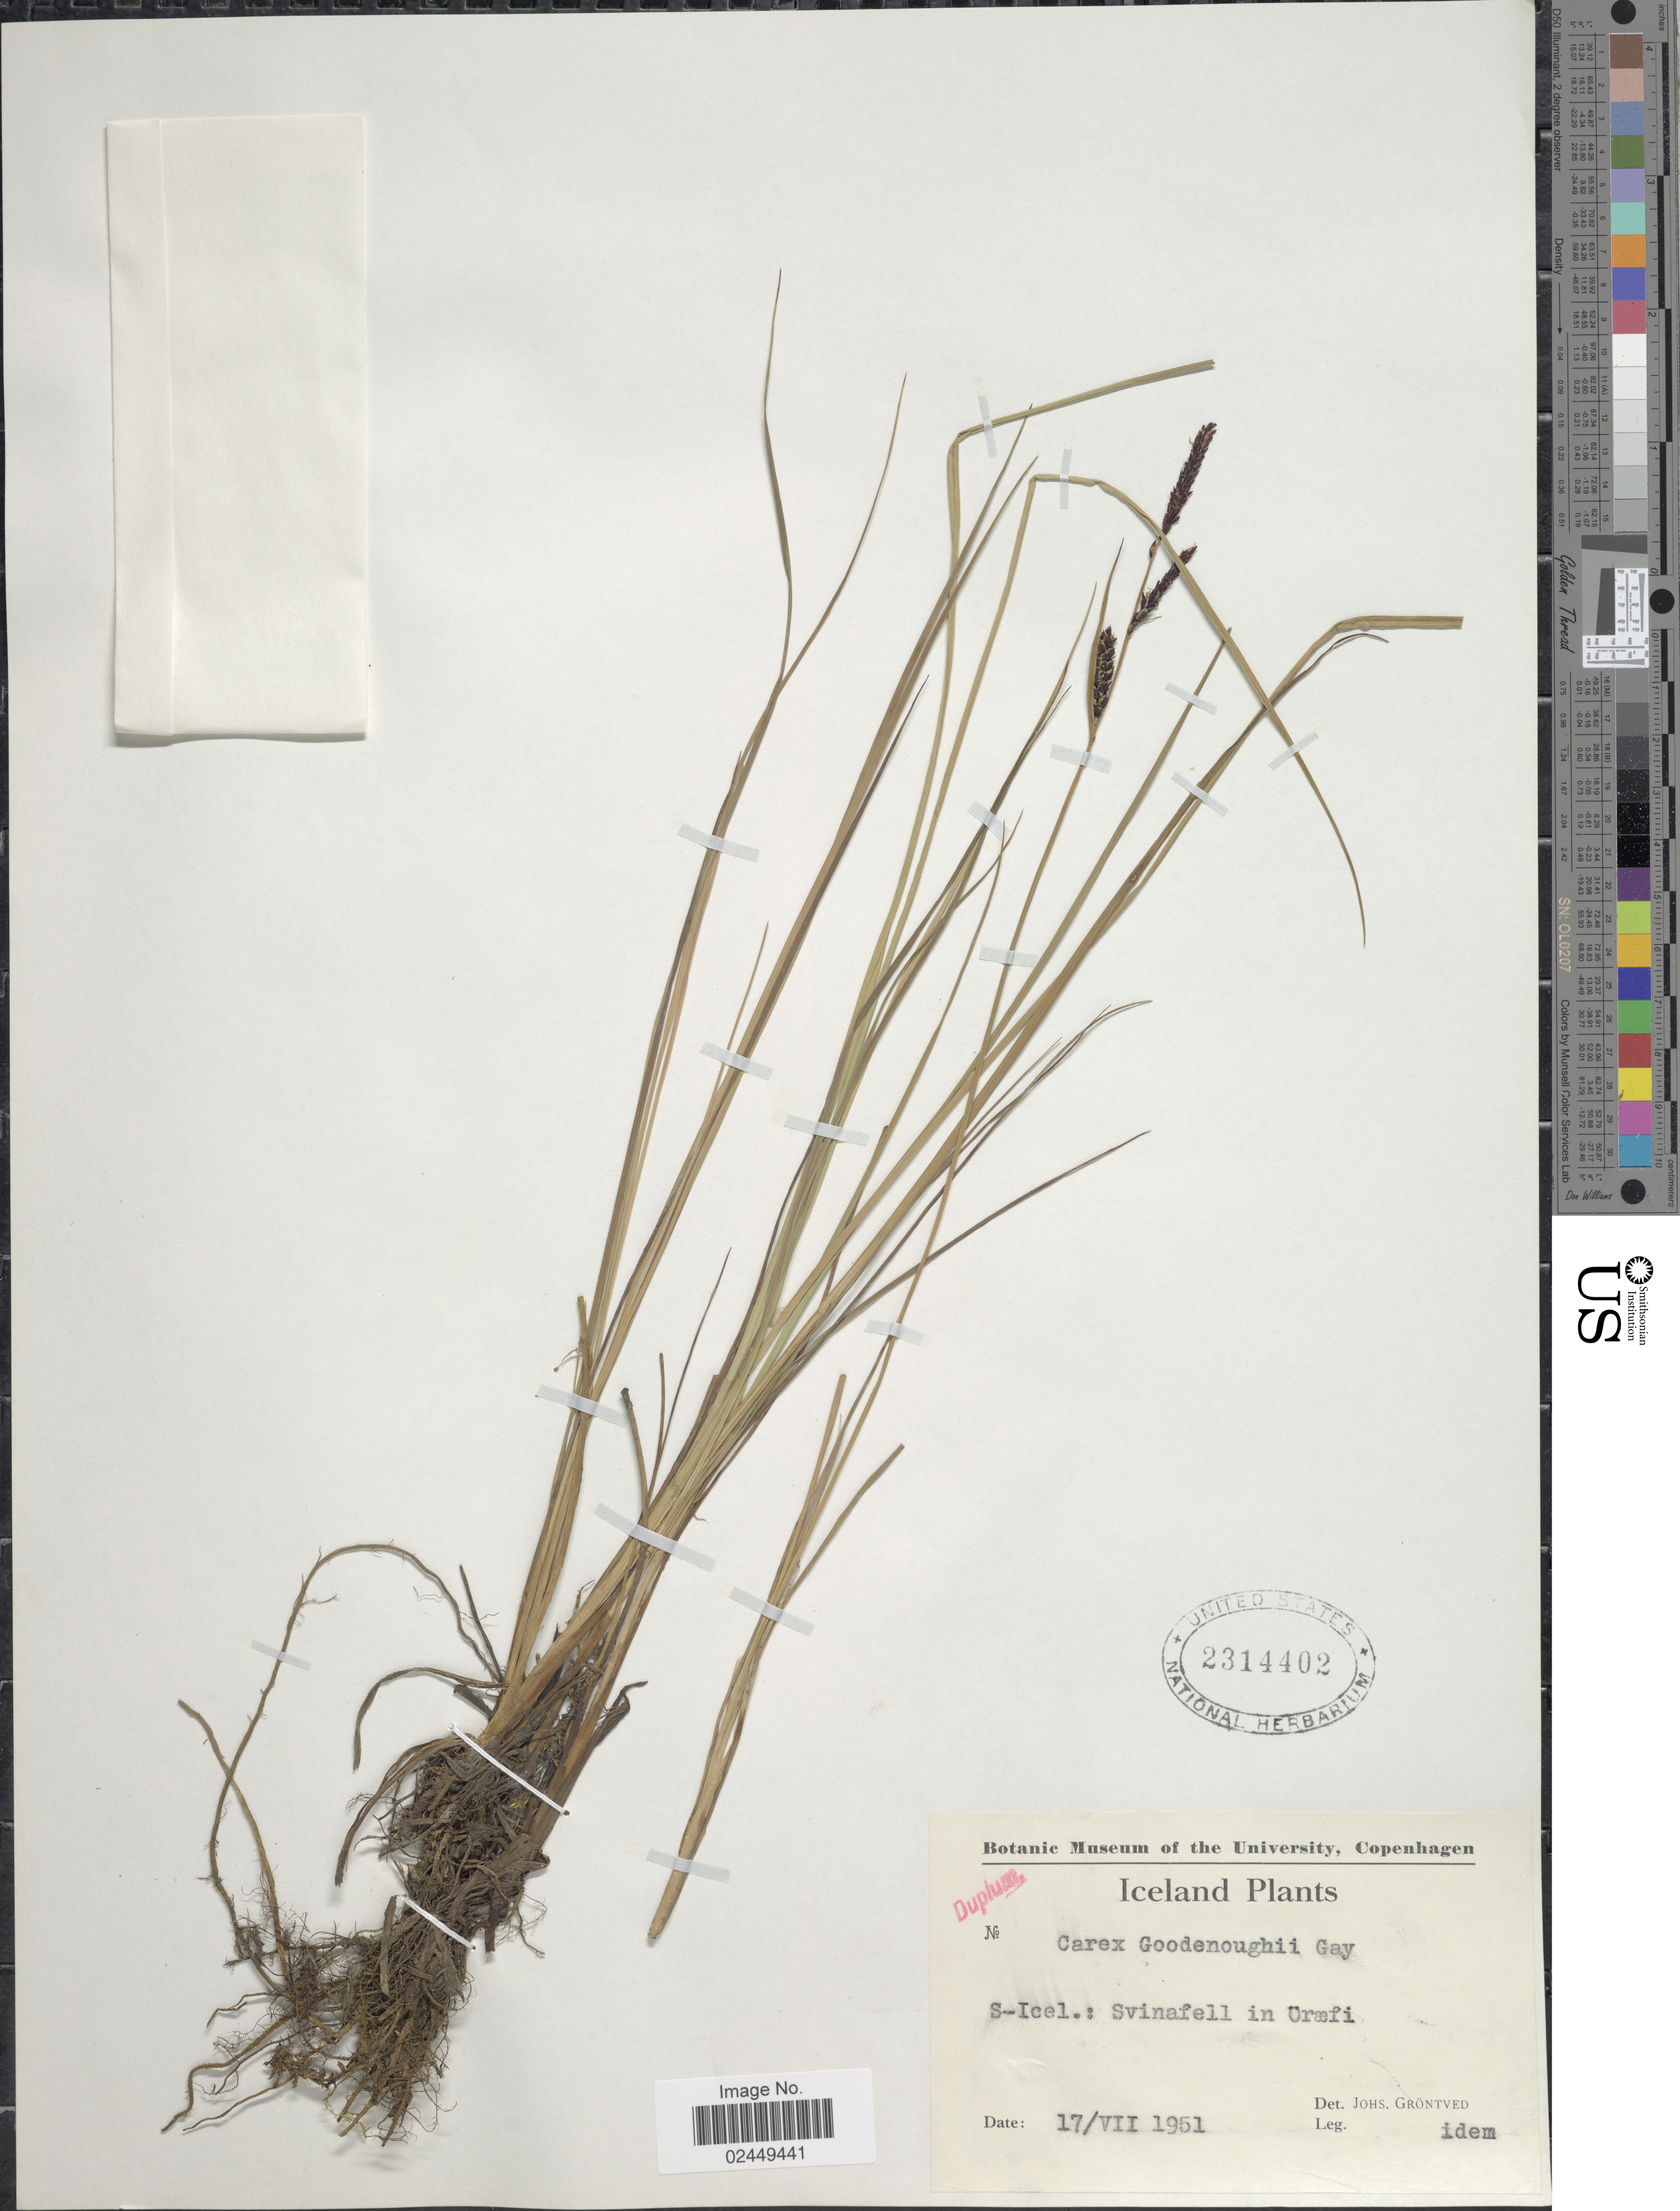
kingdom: Plantae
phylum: Tracheophyta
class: Liliopsida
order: Poales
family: Cyperaceae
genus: Carex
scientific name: Carex nigra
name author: (L.) Reichard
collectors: J. Gröntved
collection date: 1951-07-17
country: Iceland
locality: S-Icel.:Svinafell in Oraefi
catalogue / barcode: US 2314402